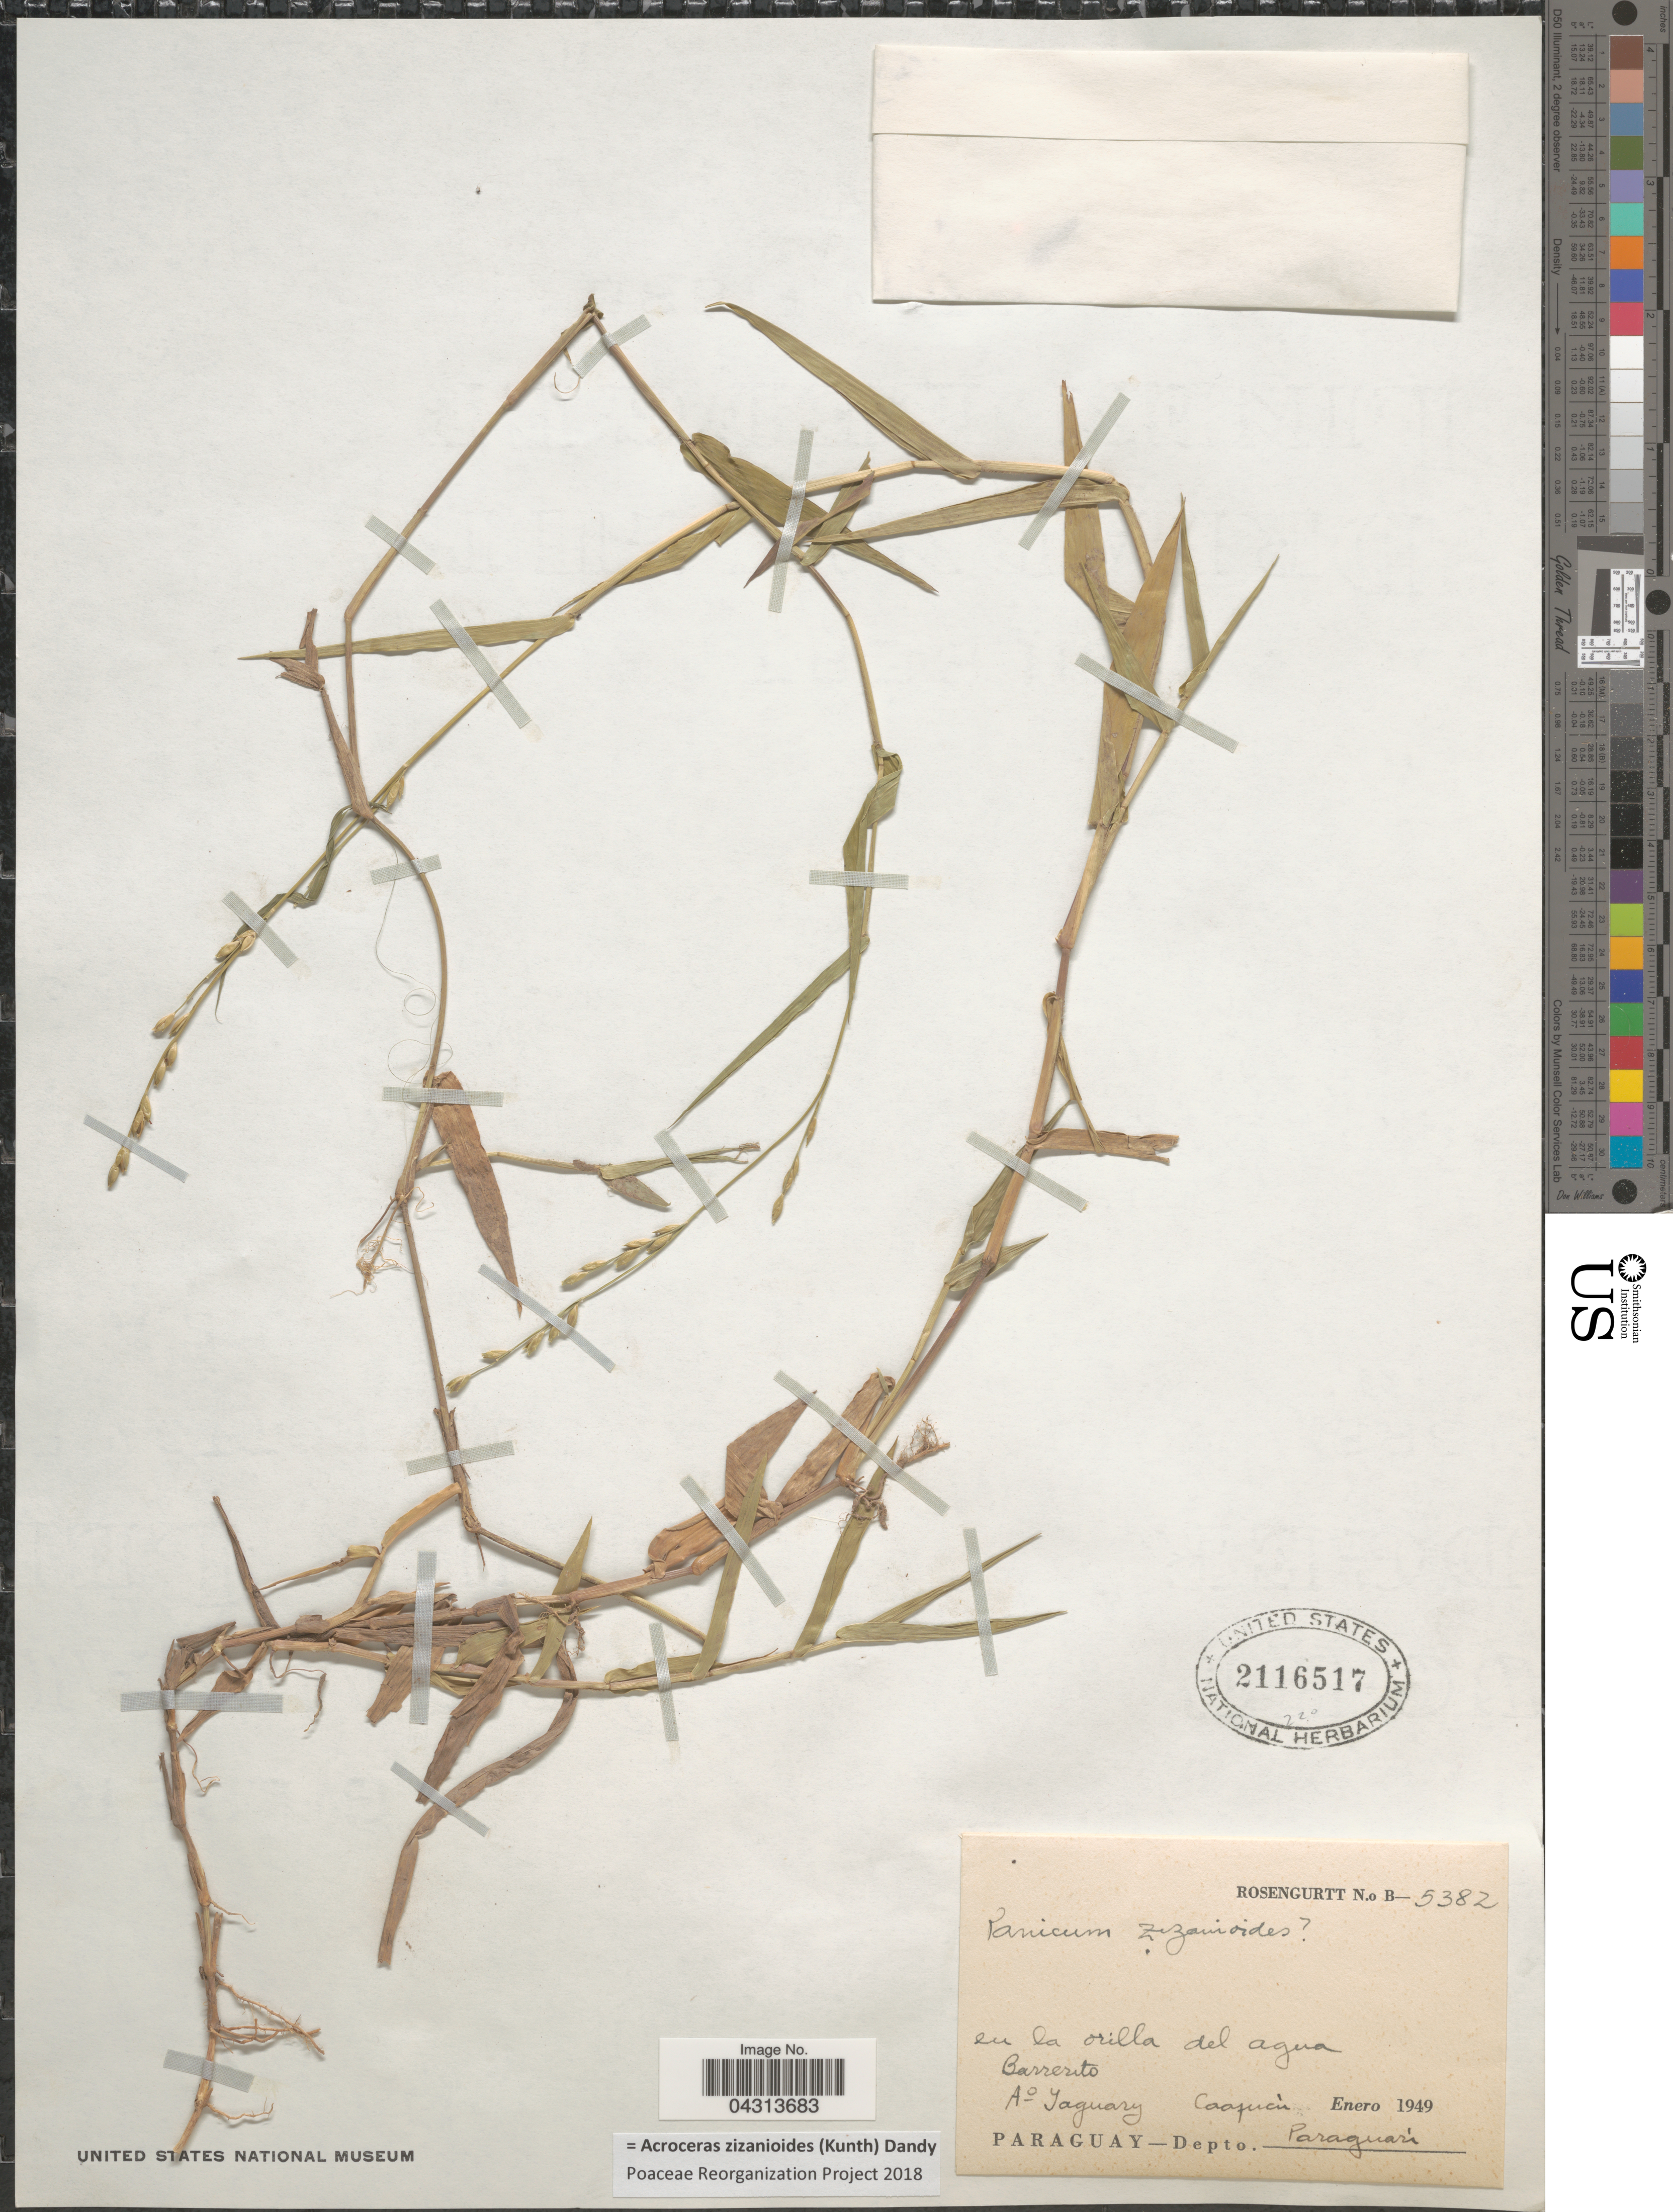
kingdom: Plantae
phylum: Tracheophyta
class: Liliopsida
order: Poales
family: Poaceae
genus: Acroceras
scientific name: Acroceras zizanioides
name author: (Kunth) Dandy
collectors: Rosengurtt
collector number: B-5382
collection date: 1949-01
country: Paraguay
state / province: Paraguari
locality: En la orilla del agua. Barrerito Ao Yaguary. Caapucú. Depto. Paraguarì.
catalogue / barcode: US 2116517